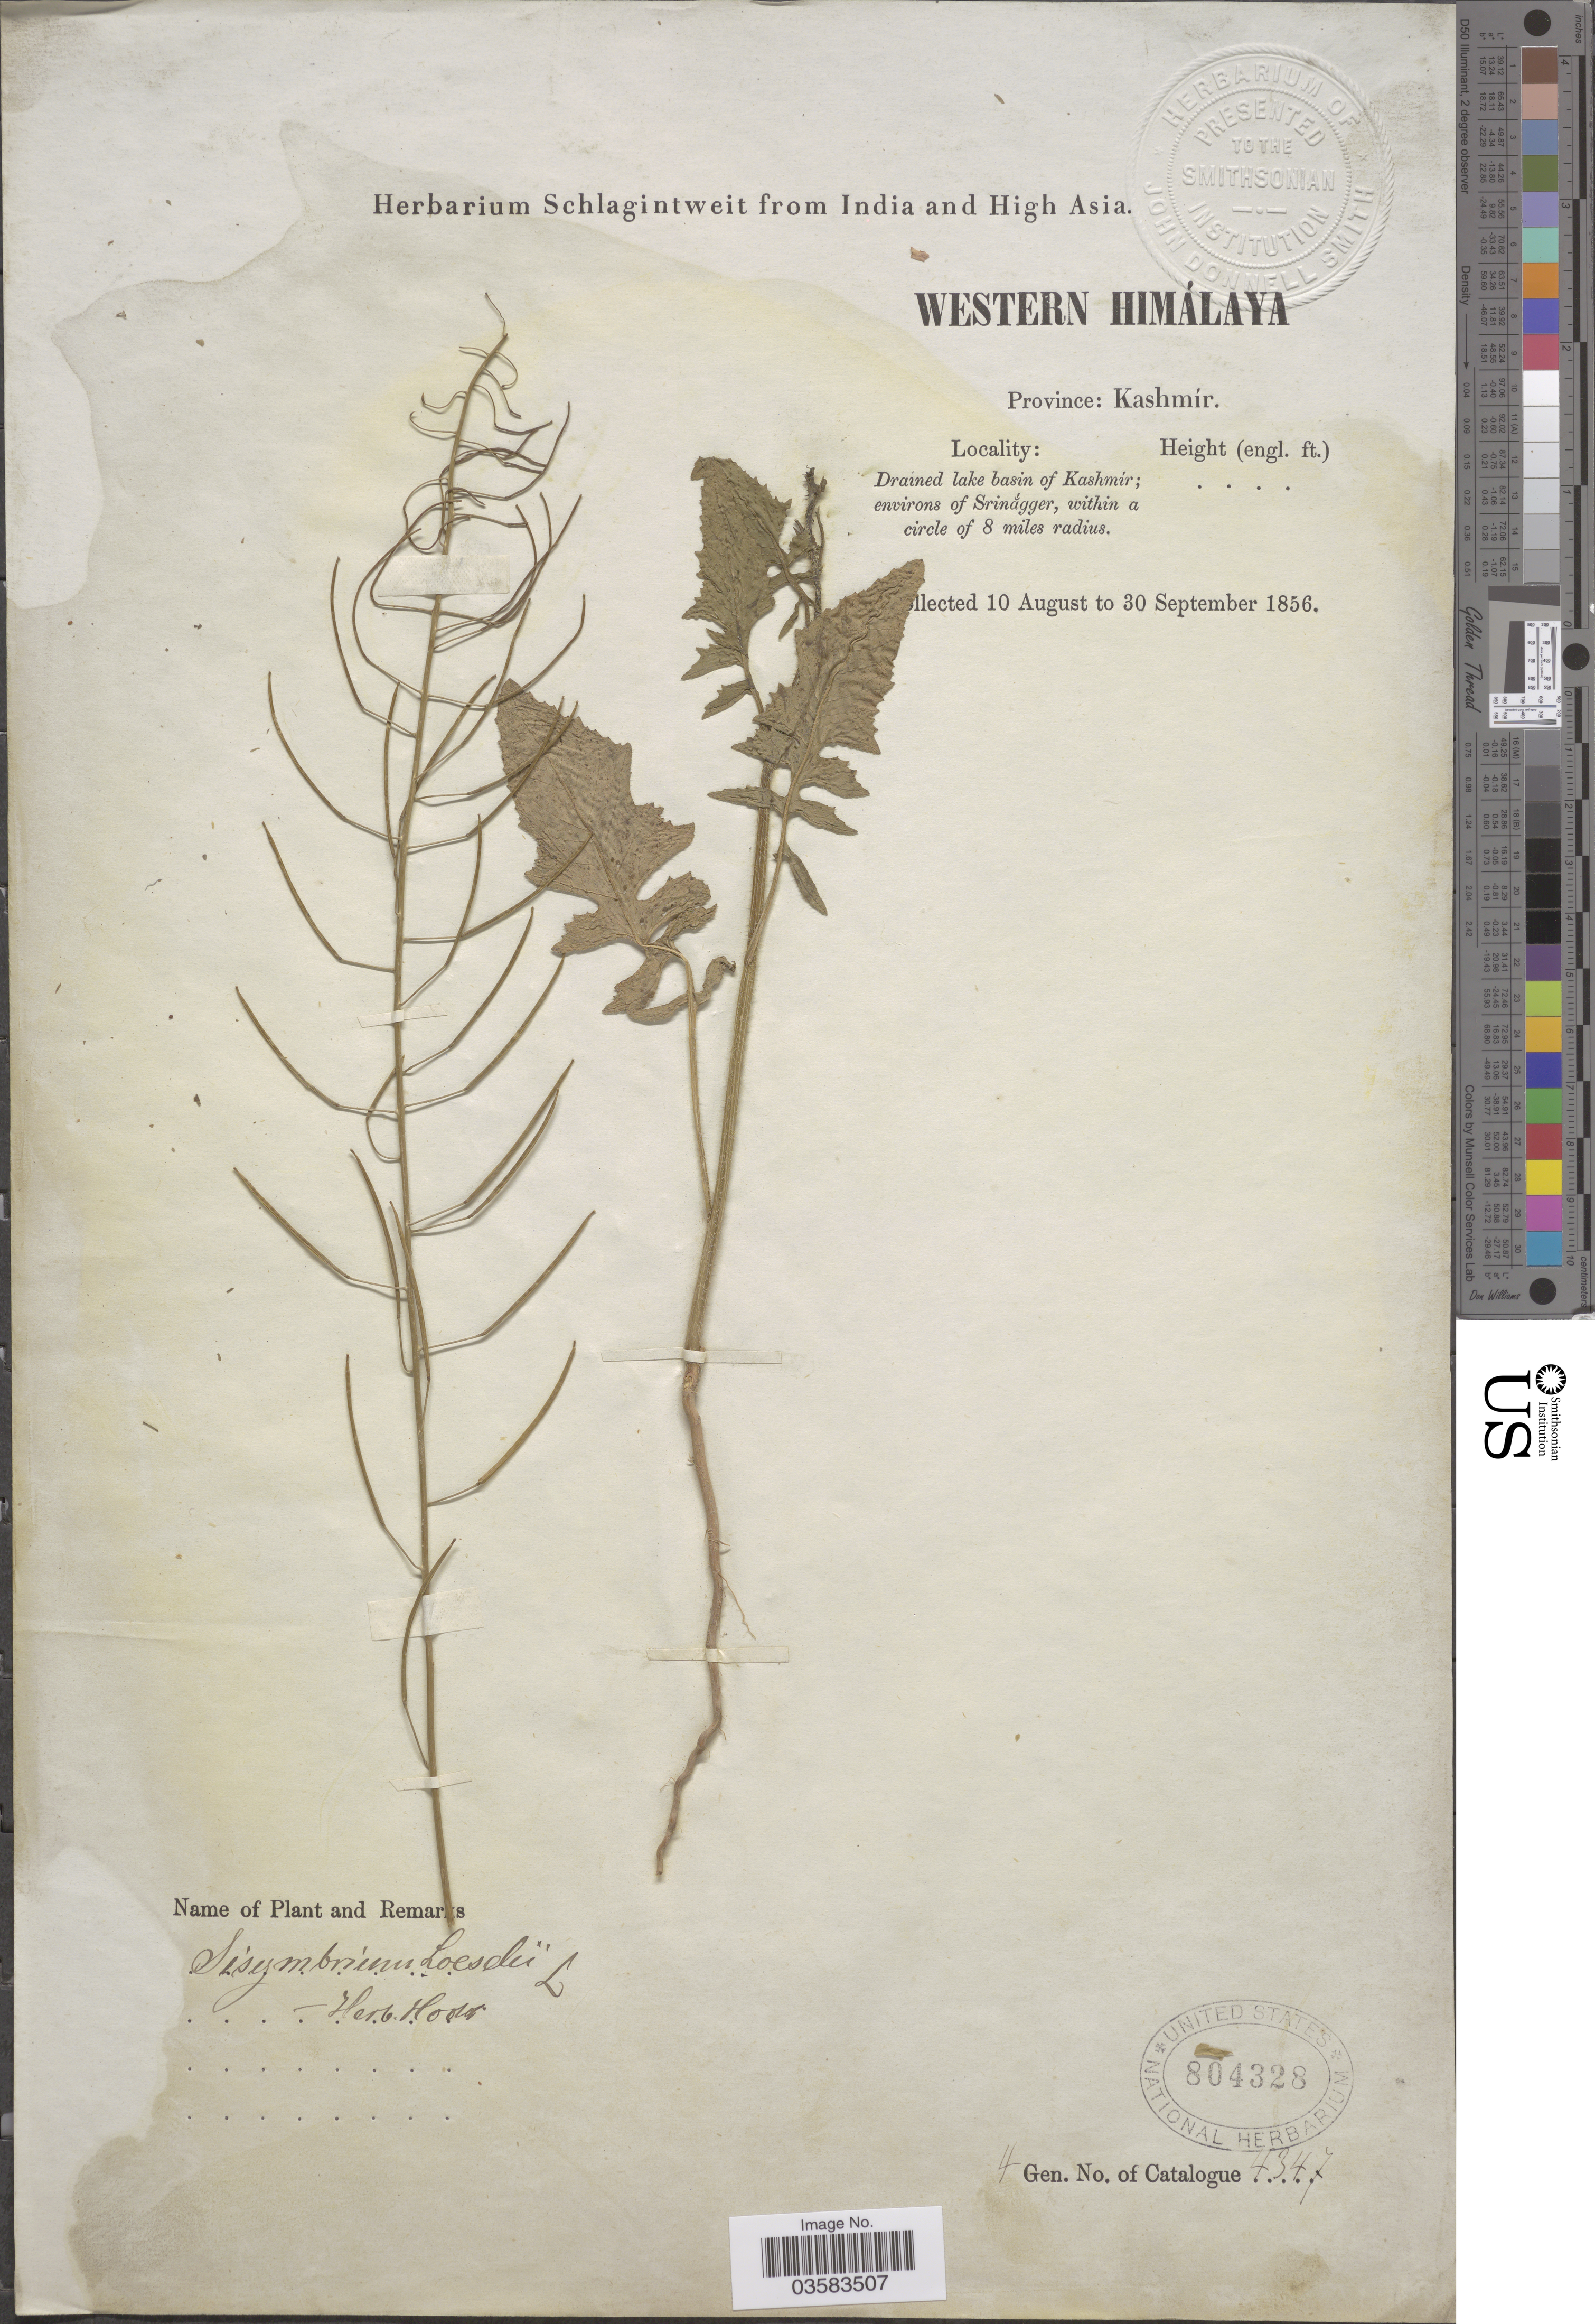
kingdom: Plantae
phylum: Tracheophyta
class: Magnoliopsida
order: Brassicales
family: Brassicaceae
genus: Sisymbrium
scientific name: Sisymbrium loeselii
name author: L.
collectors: ex herb. Schlagintweit from India and High Asia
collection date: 1856-08-10/1856-09-30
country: India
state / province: Jammu and Kashmir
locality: Western Himálaya. Province: Kashmir. Drained lake basin of Kashmír; environs of Srinagger, within a circle of 8 miles radius.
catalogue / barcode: US 804328